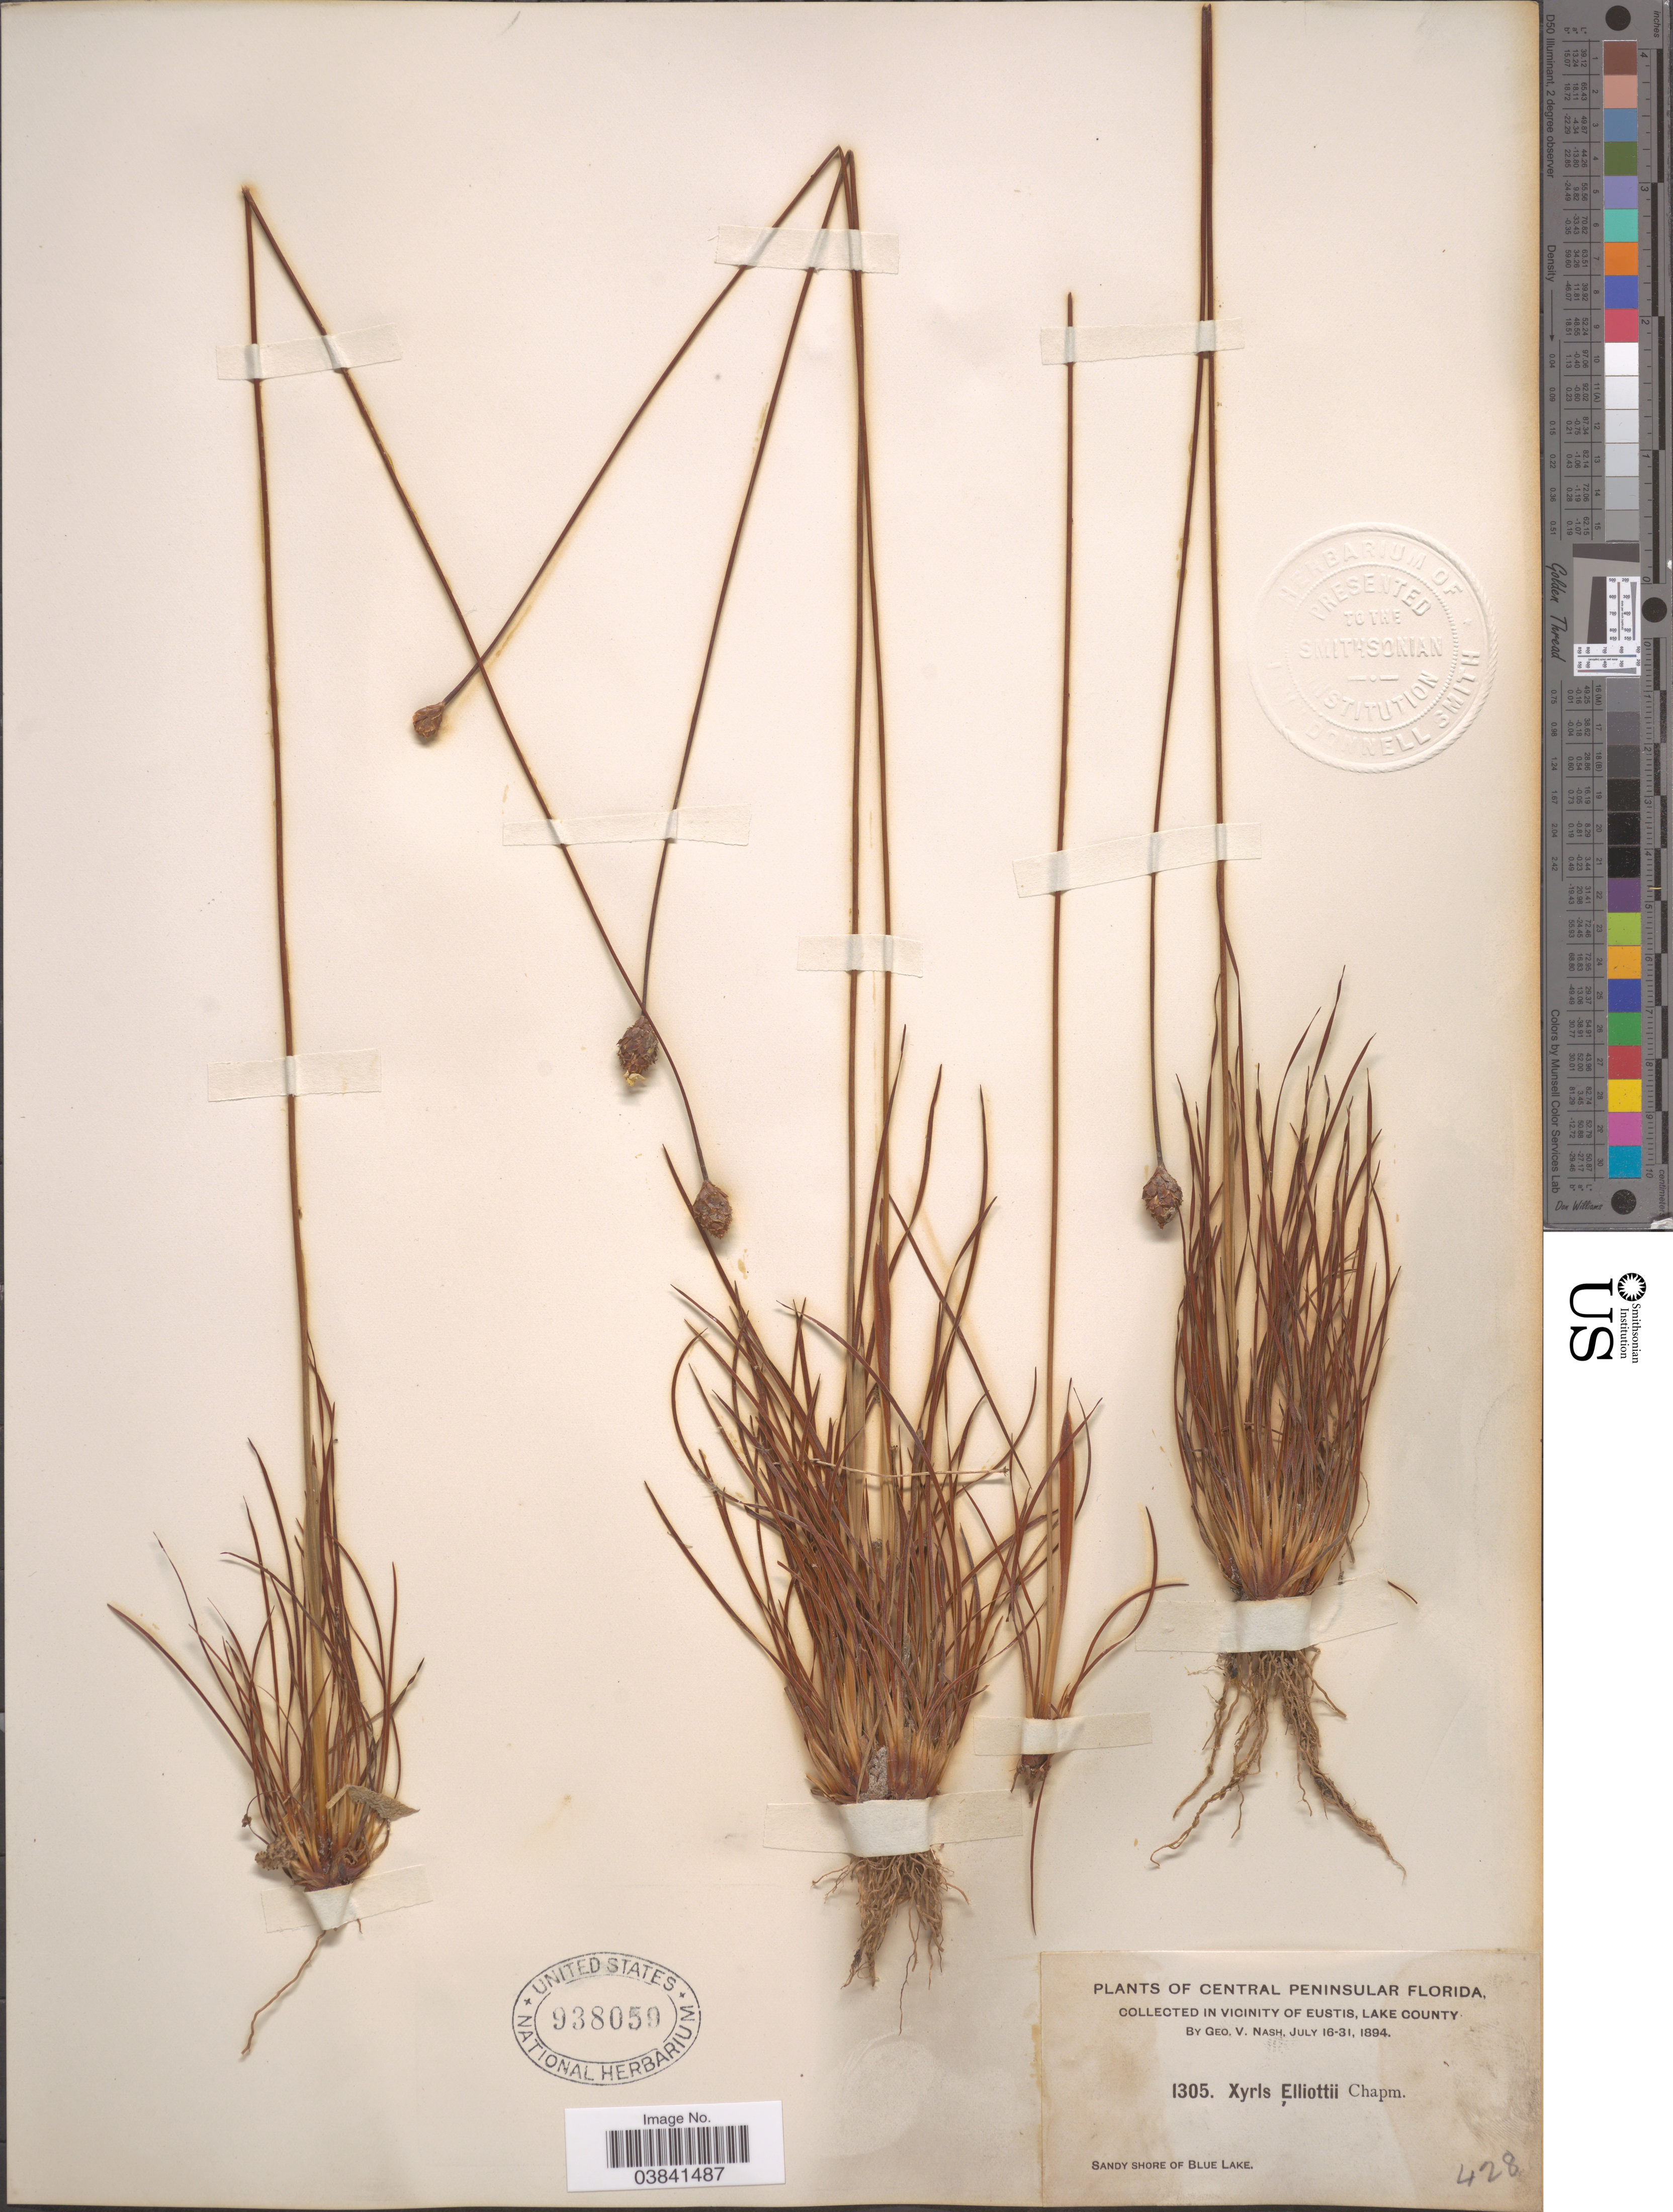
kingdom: Plantae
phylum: Tracheophyta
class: Liliopsida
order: Poales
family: Xyridaceae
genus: Xyris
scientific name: Xyris elliottii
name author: Chapm.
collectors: G. V. Nash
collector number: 1305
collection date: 1894-07-16/1894-07-31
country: United States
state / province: Florida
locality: Central Peninsular Florida. In vicinity of Eustis, Lake County. Sandy shore of Blue Lake.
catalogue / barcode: US 938059